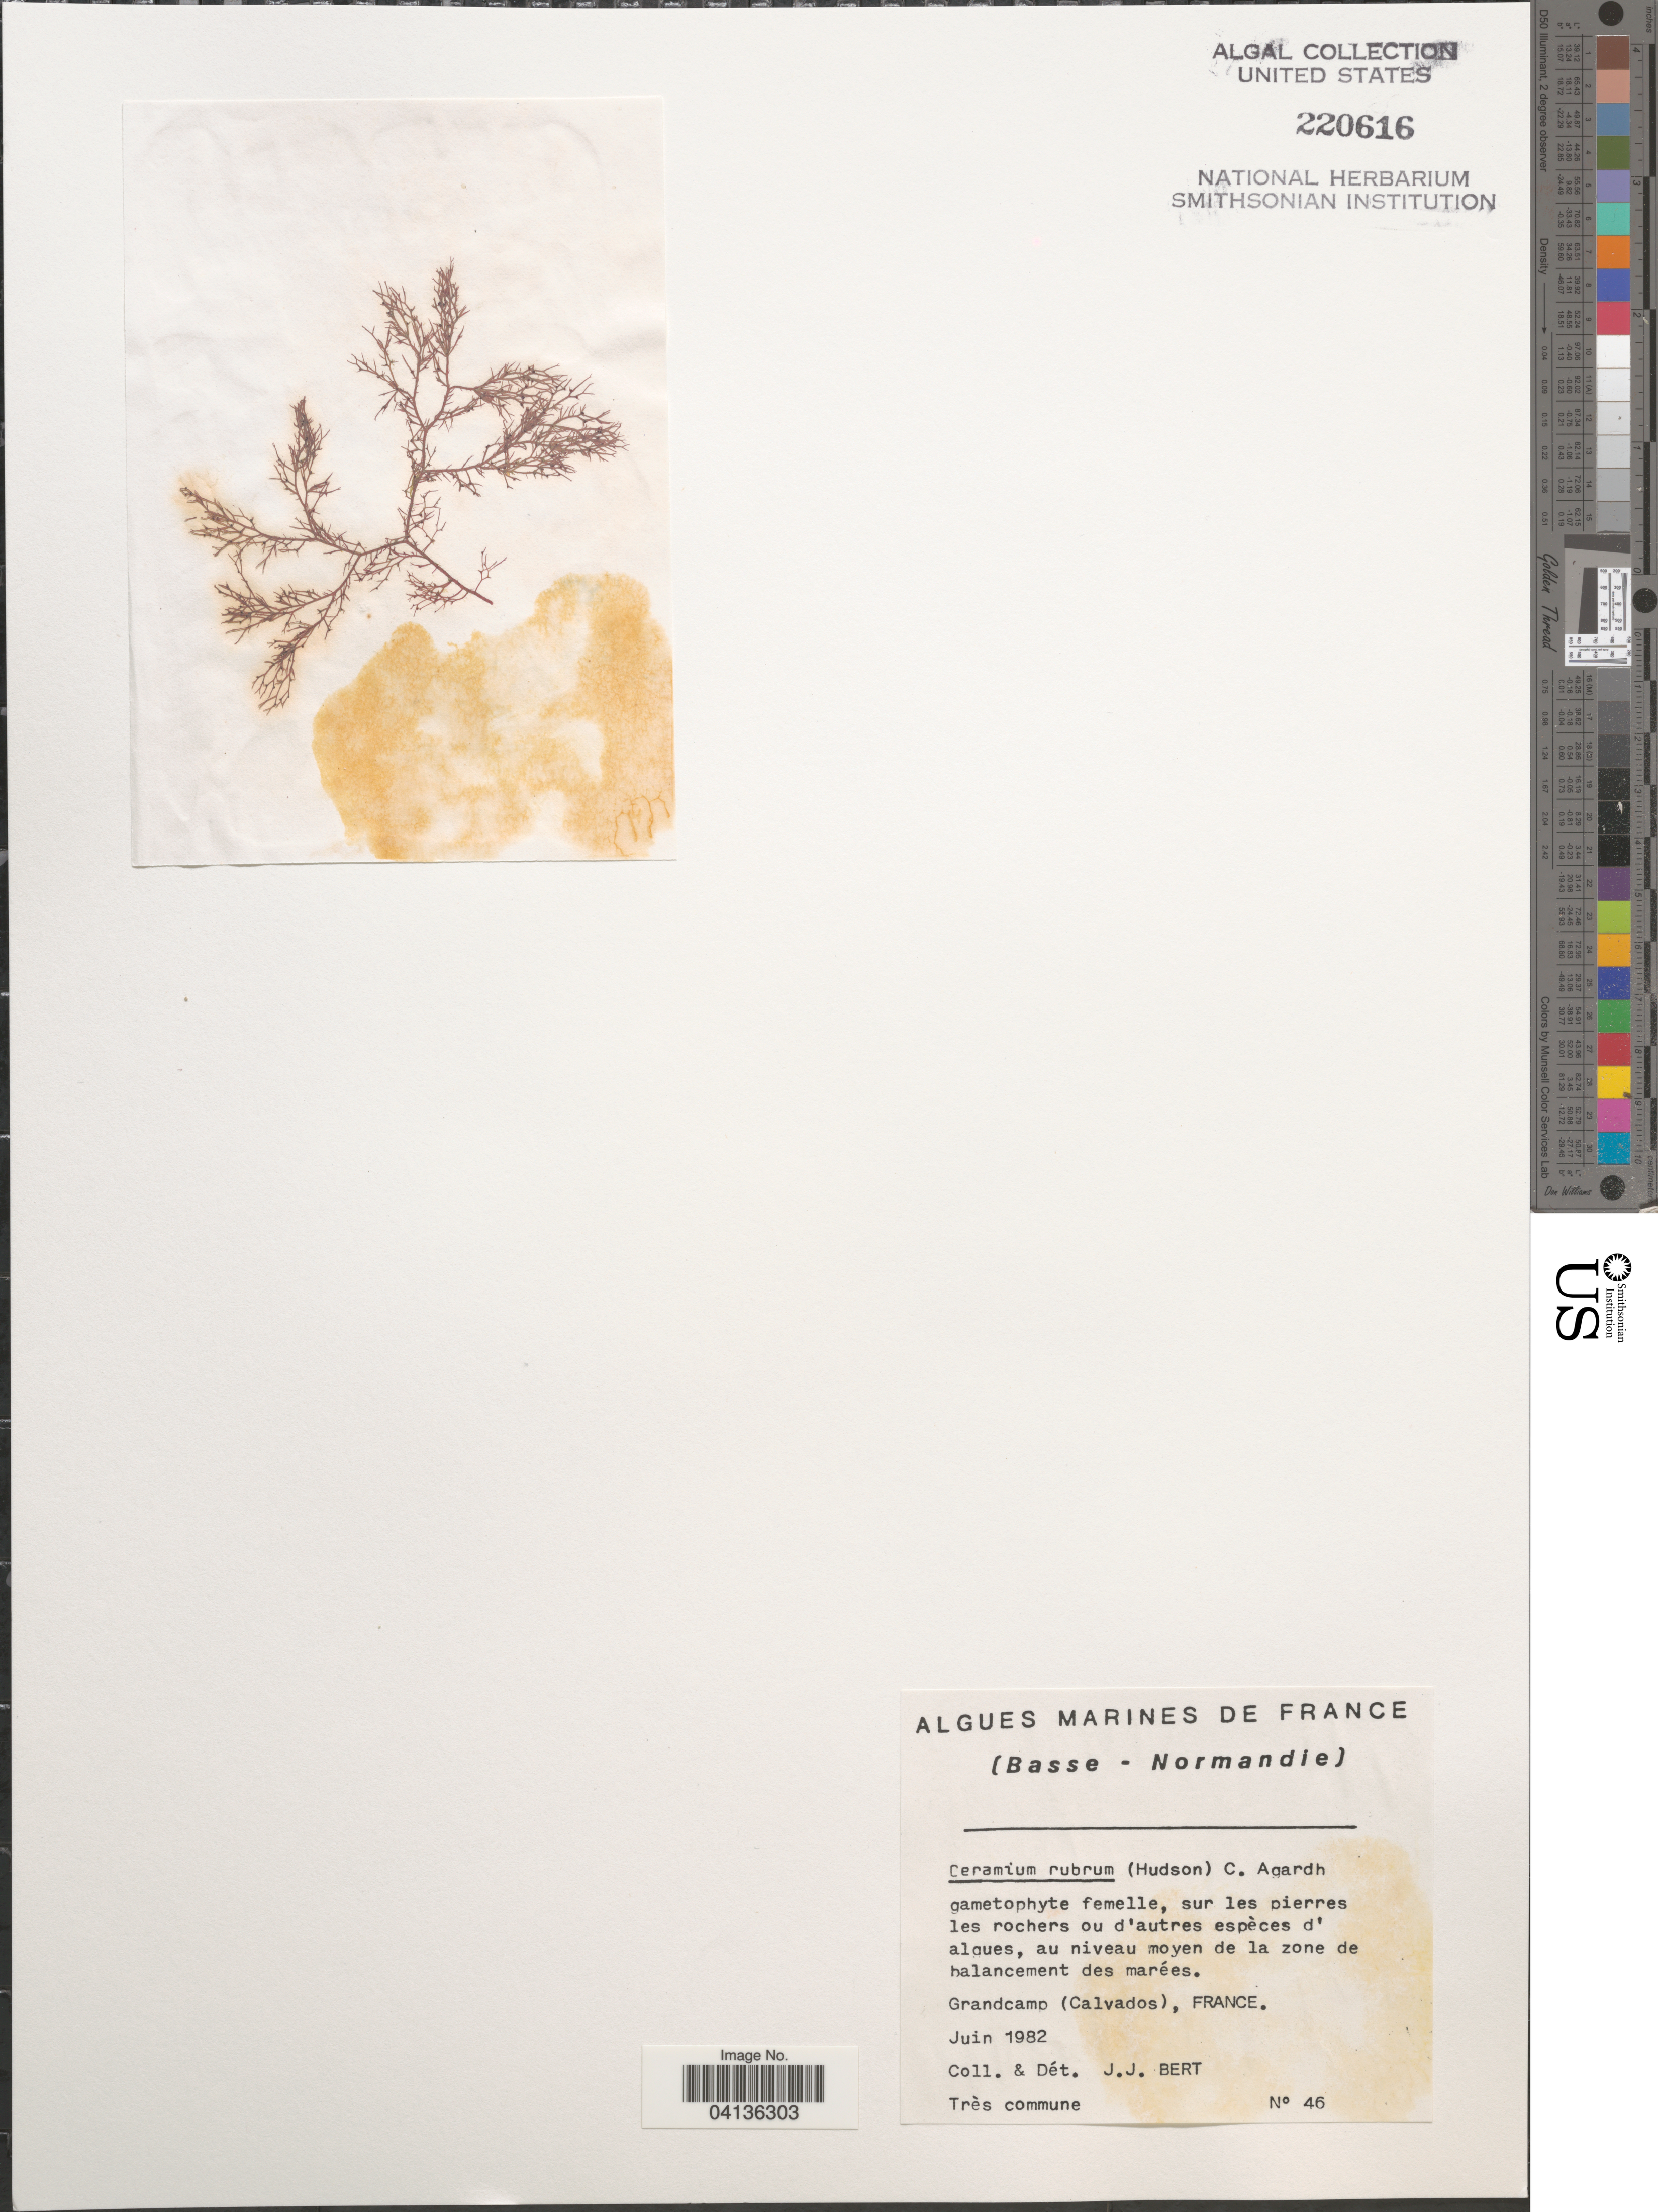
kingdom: Plantae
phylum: Rhodophyta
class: Florideophyceae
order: Ceramiales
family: Ceramiaceae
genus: Ceramium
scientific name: Ceramium rubrum var. stimpsoni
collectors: J. Bert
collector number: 46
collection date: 1982-06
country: France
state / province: Normandie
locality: Grandcamp (Calvados).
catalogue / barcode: US 220616